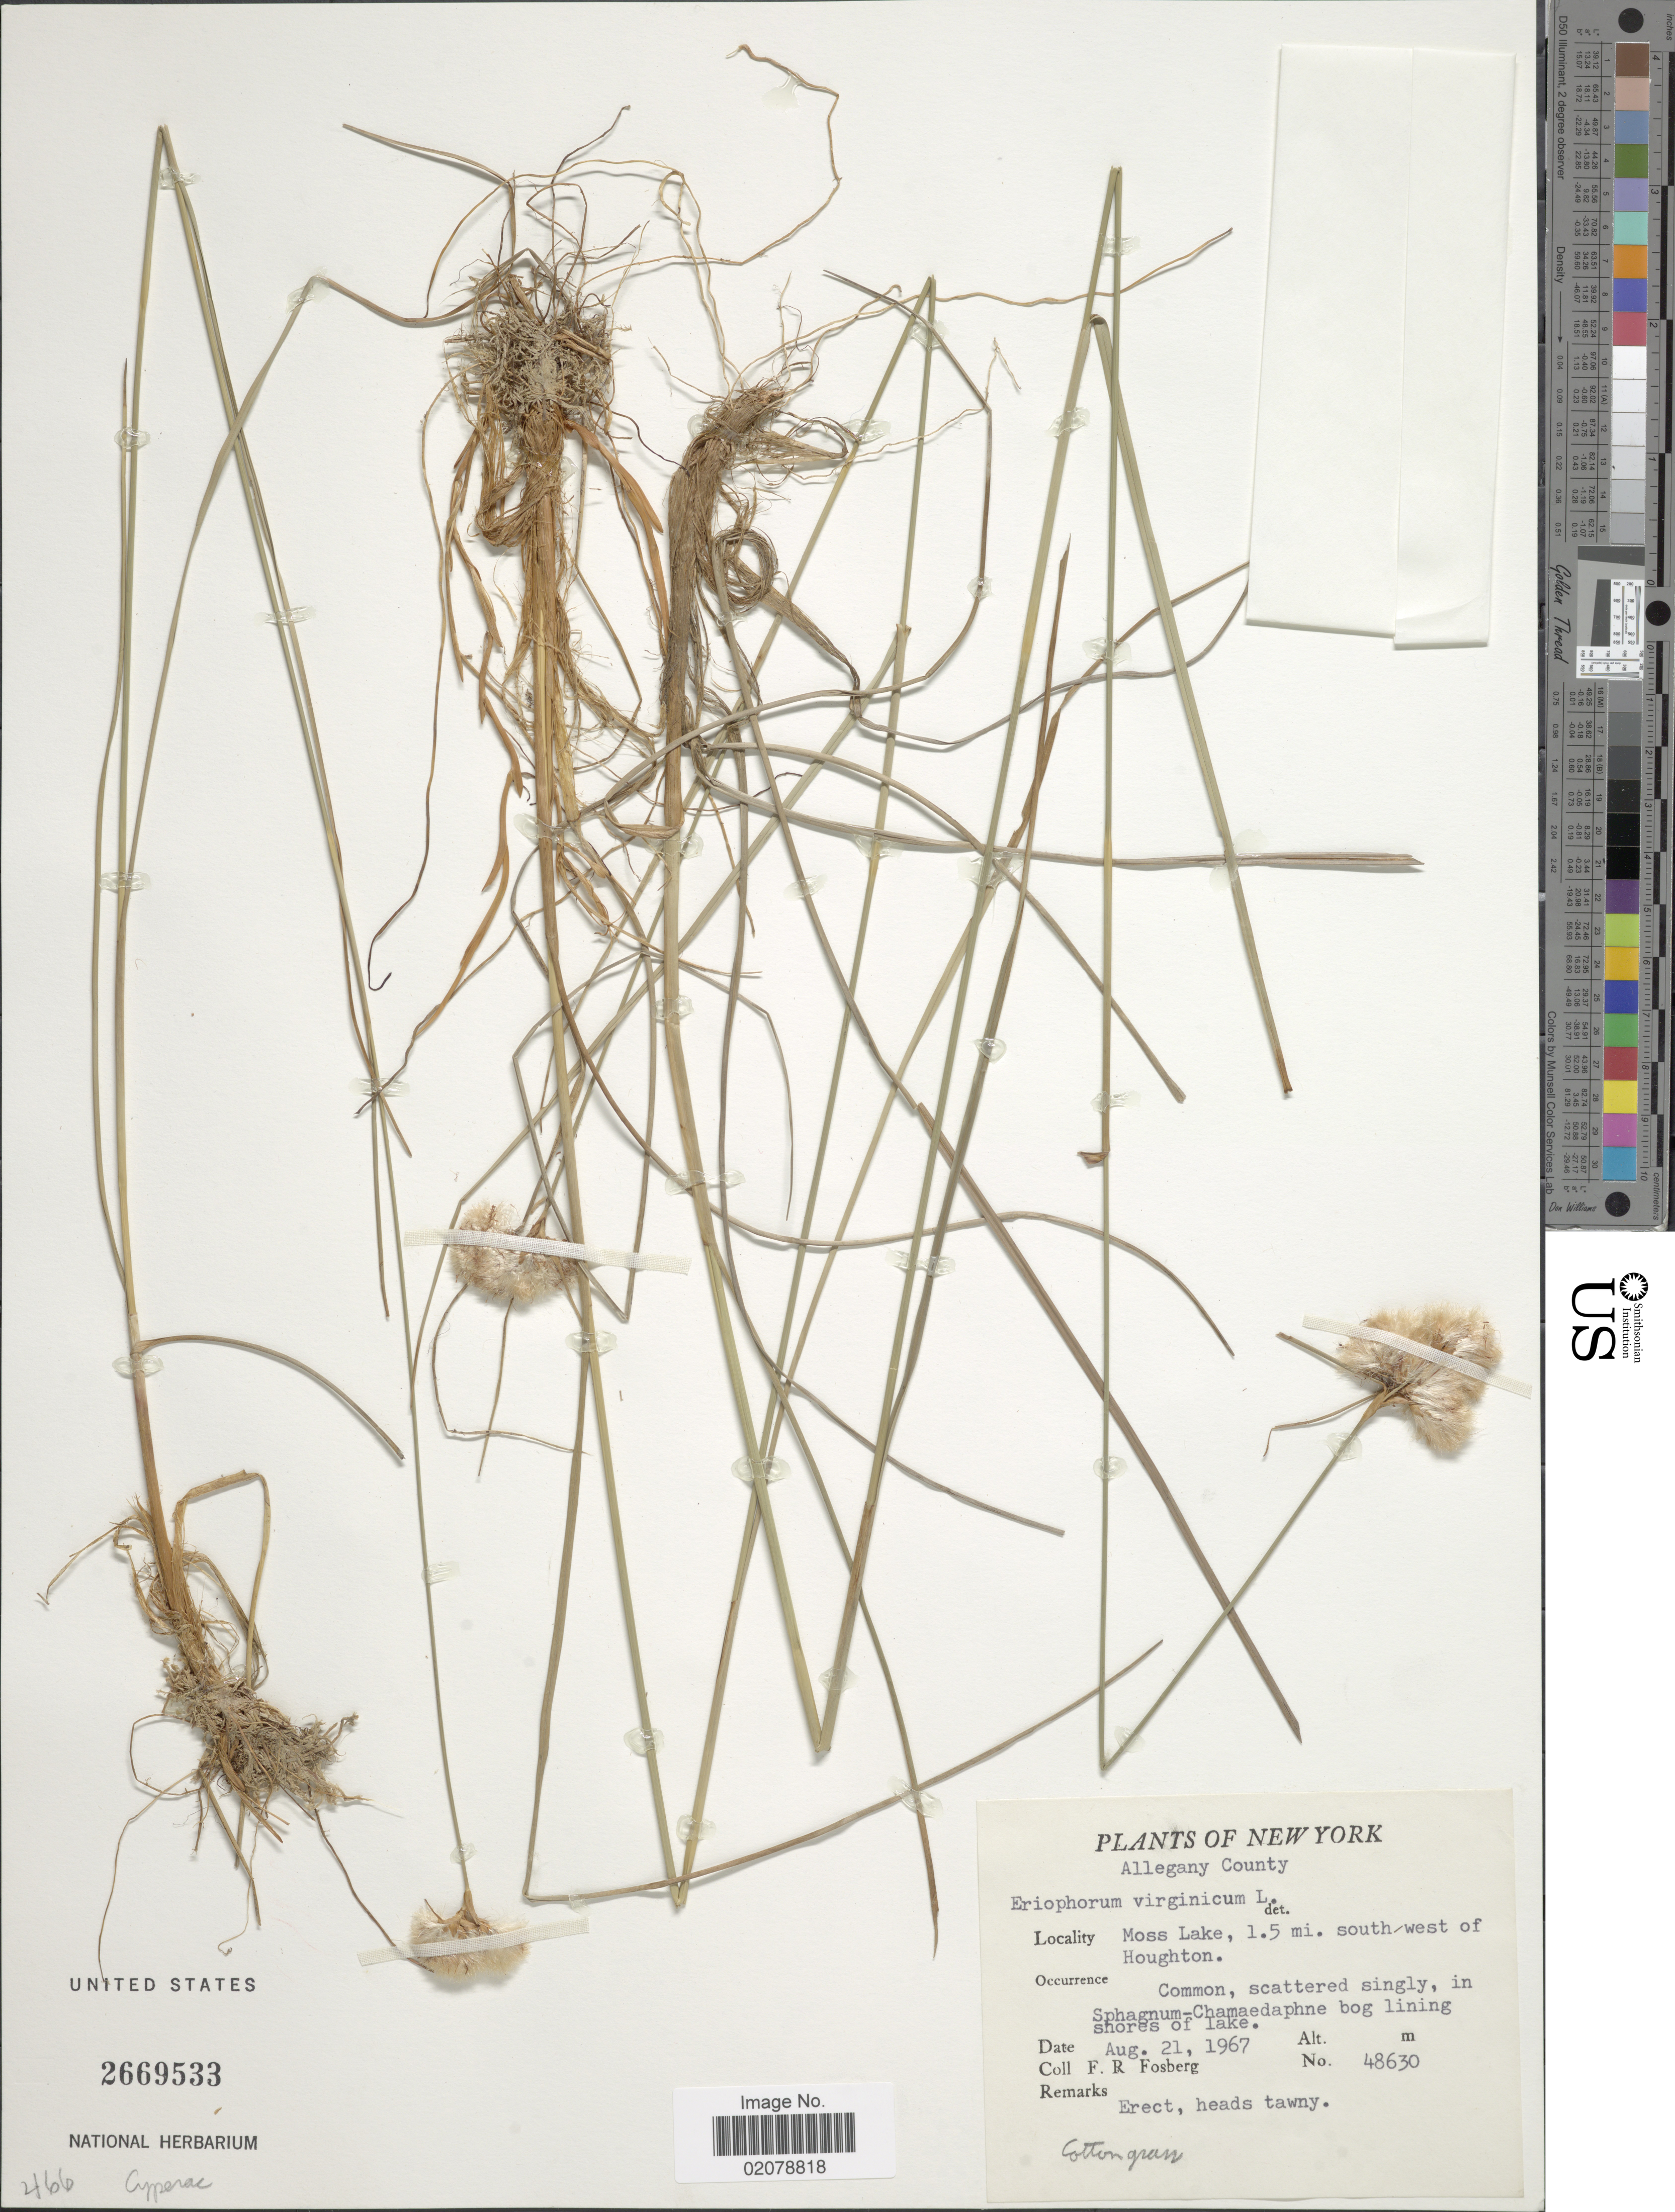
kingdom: Plantae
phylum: Tracheophyta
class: Liliopsida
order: Poales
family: Cyperaceae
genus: Eriophorum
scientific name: Eriophorum virginicum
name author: L.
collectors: F. R. Fosberg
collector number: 48630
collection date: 1967-08-21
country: United States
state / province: New York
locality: Allegany County. Moss Lake, 1.5 mi. southwest of Houghton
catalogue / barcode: US 2669533